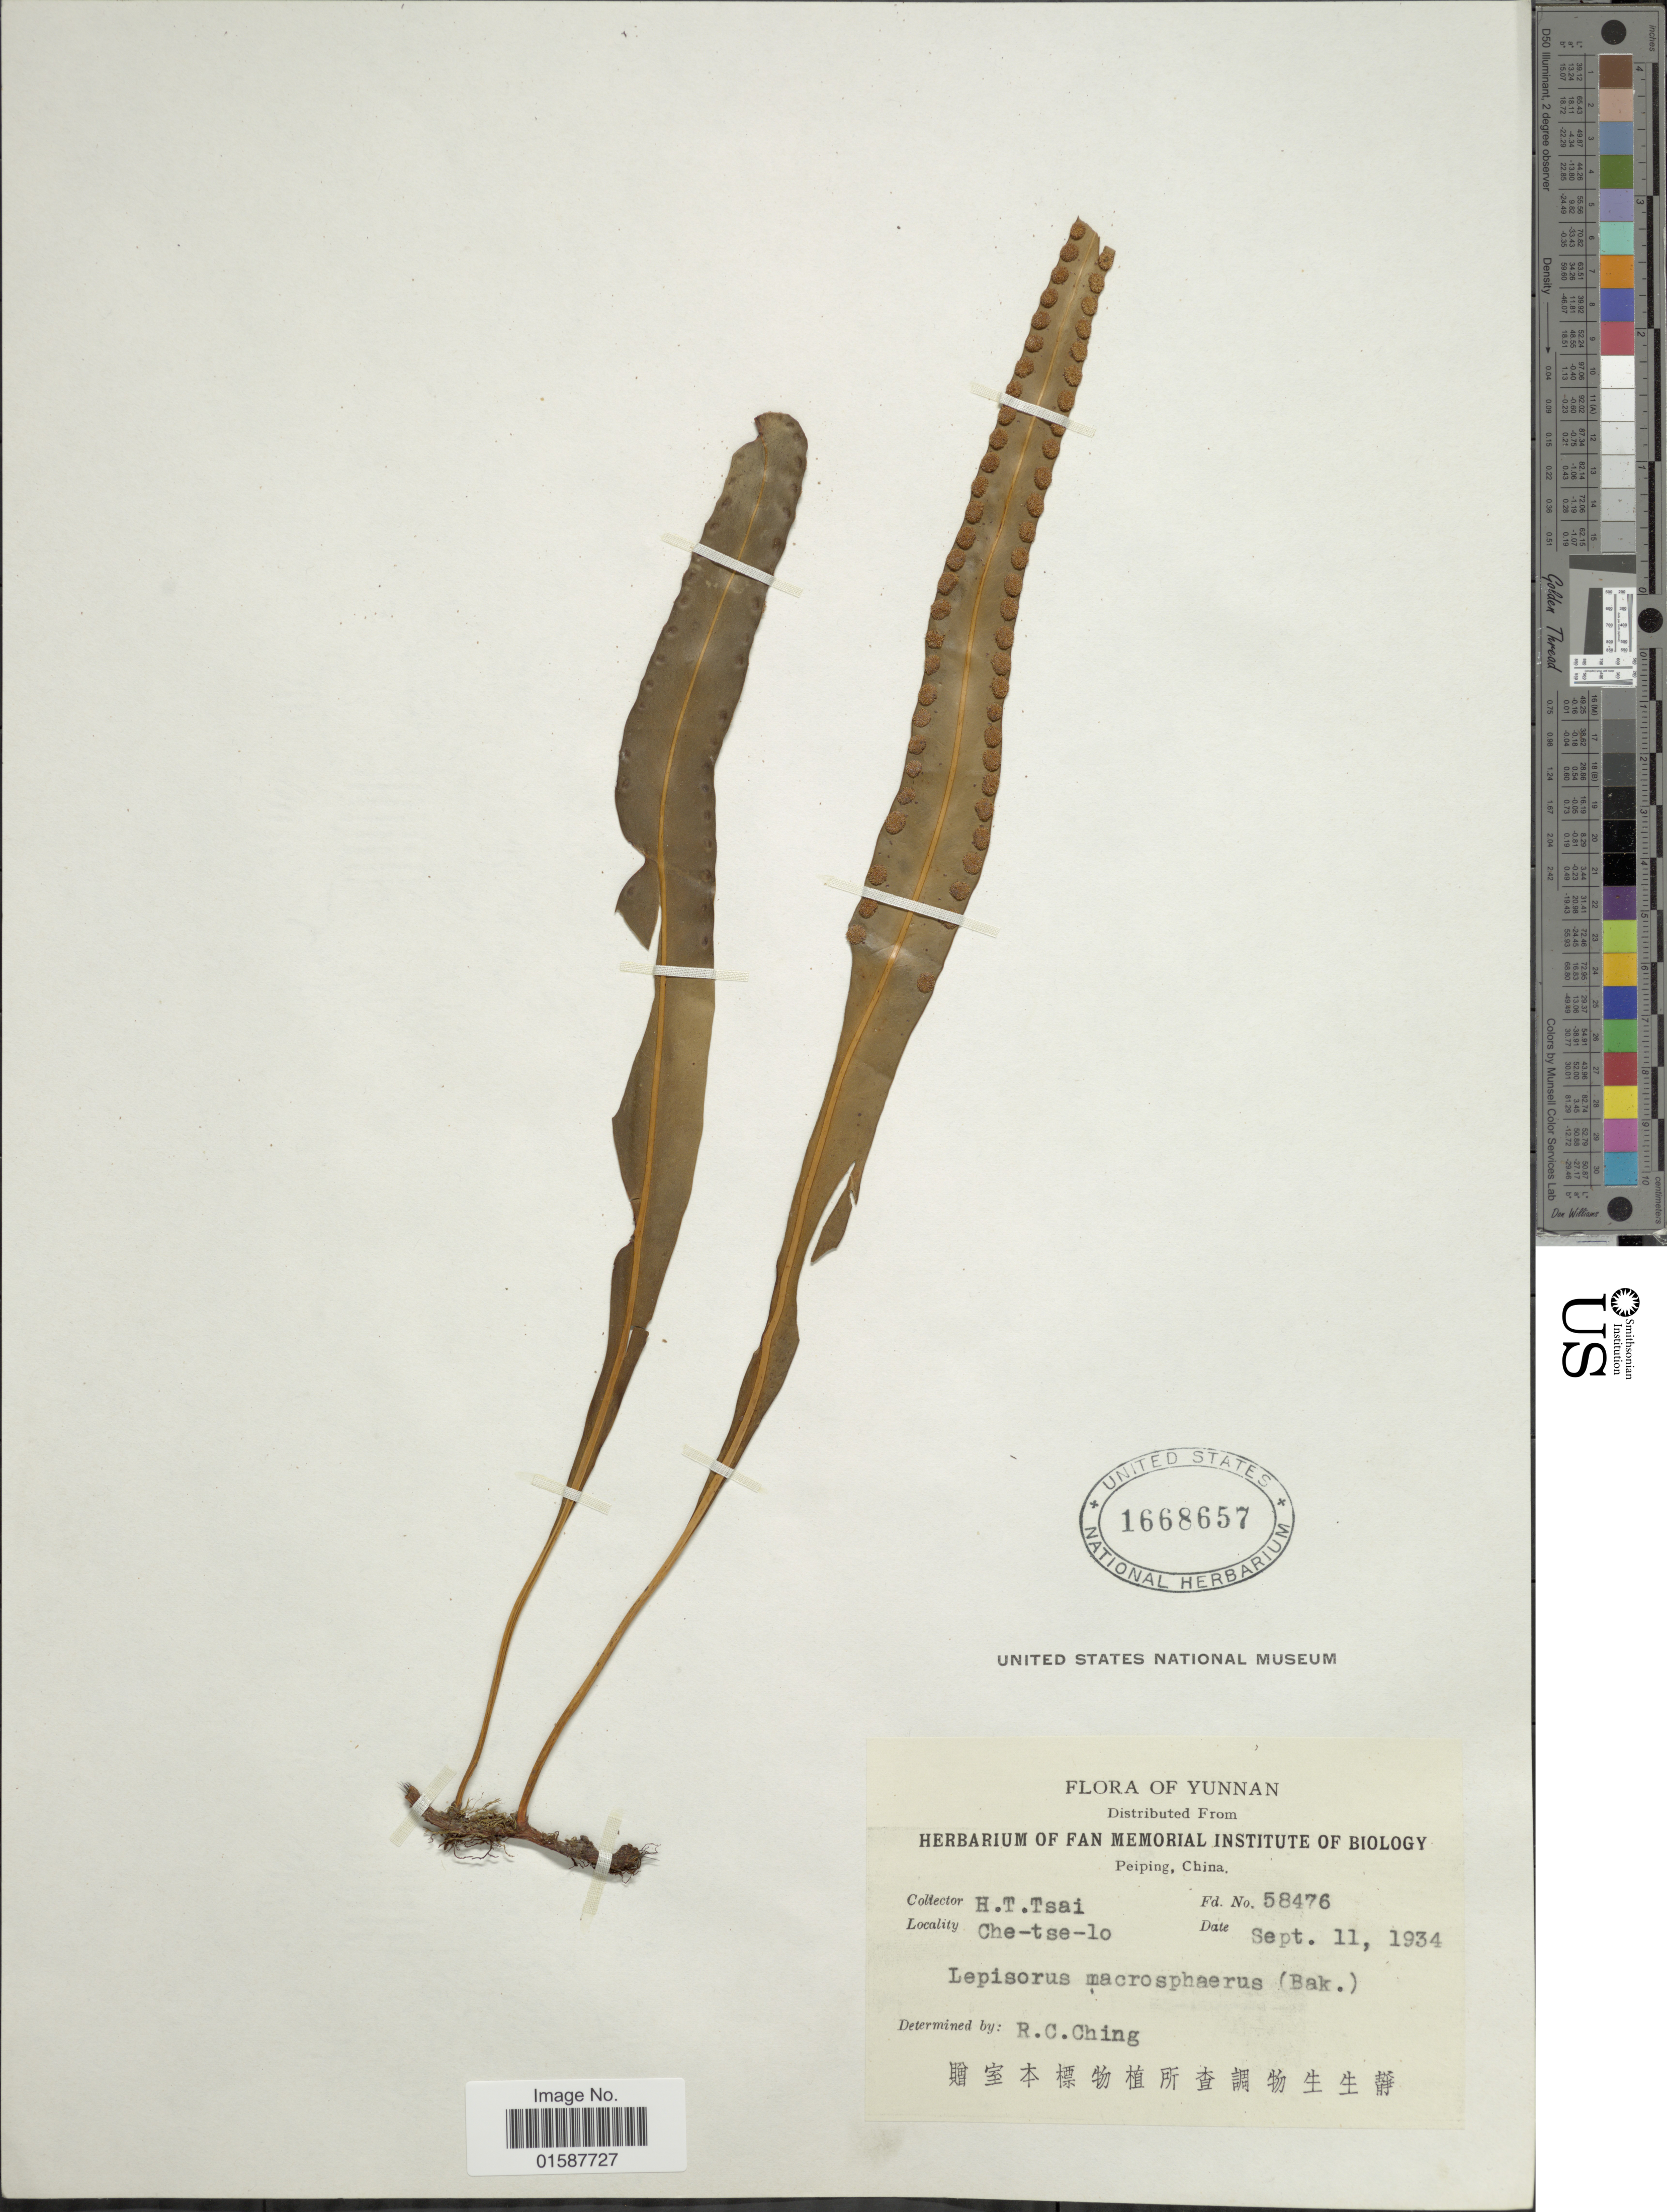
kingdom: Plantae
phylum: Tracheophyta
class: Polypodiopsida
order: Polypodiales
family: Polypodiaceae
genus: Lepisorus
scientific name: Lepisorus macrosphaerus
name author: (Baker) Ching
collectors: H. Tsai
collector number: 58476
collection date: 1934-09-11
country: China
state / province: Yunnan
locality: Yunnan, Che-tse-lo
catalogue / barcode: US 1668657